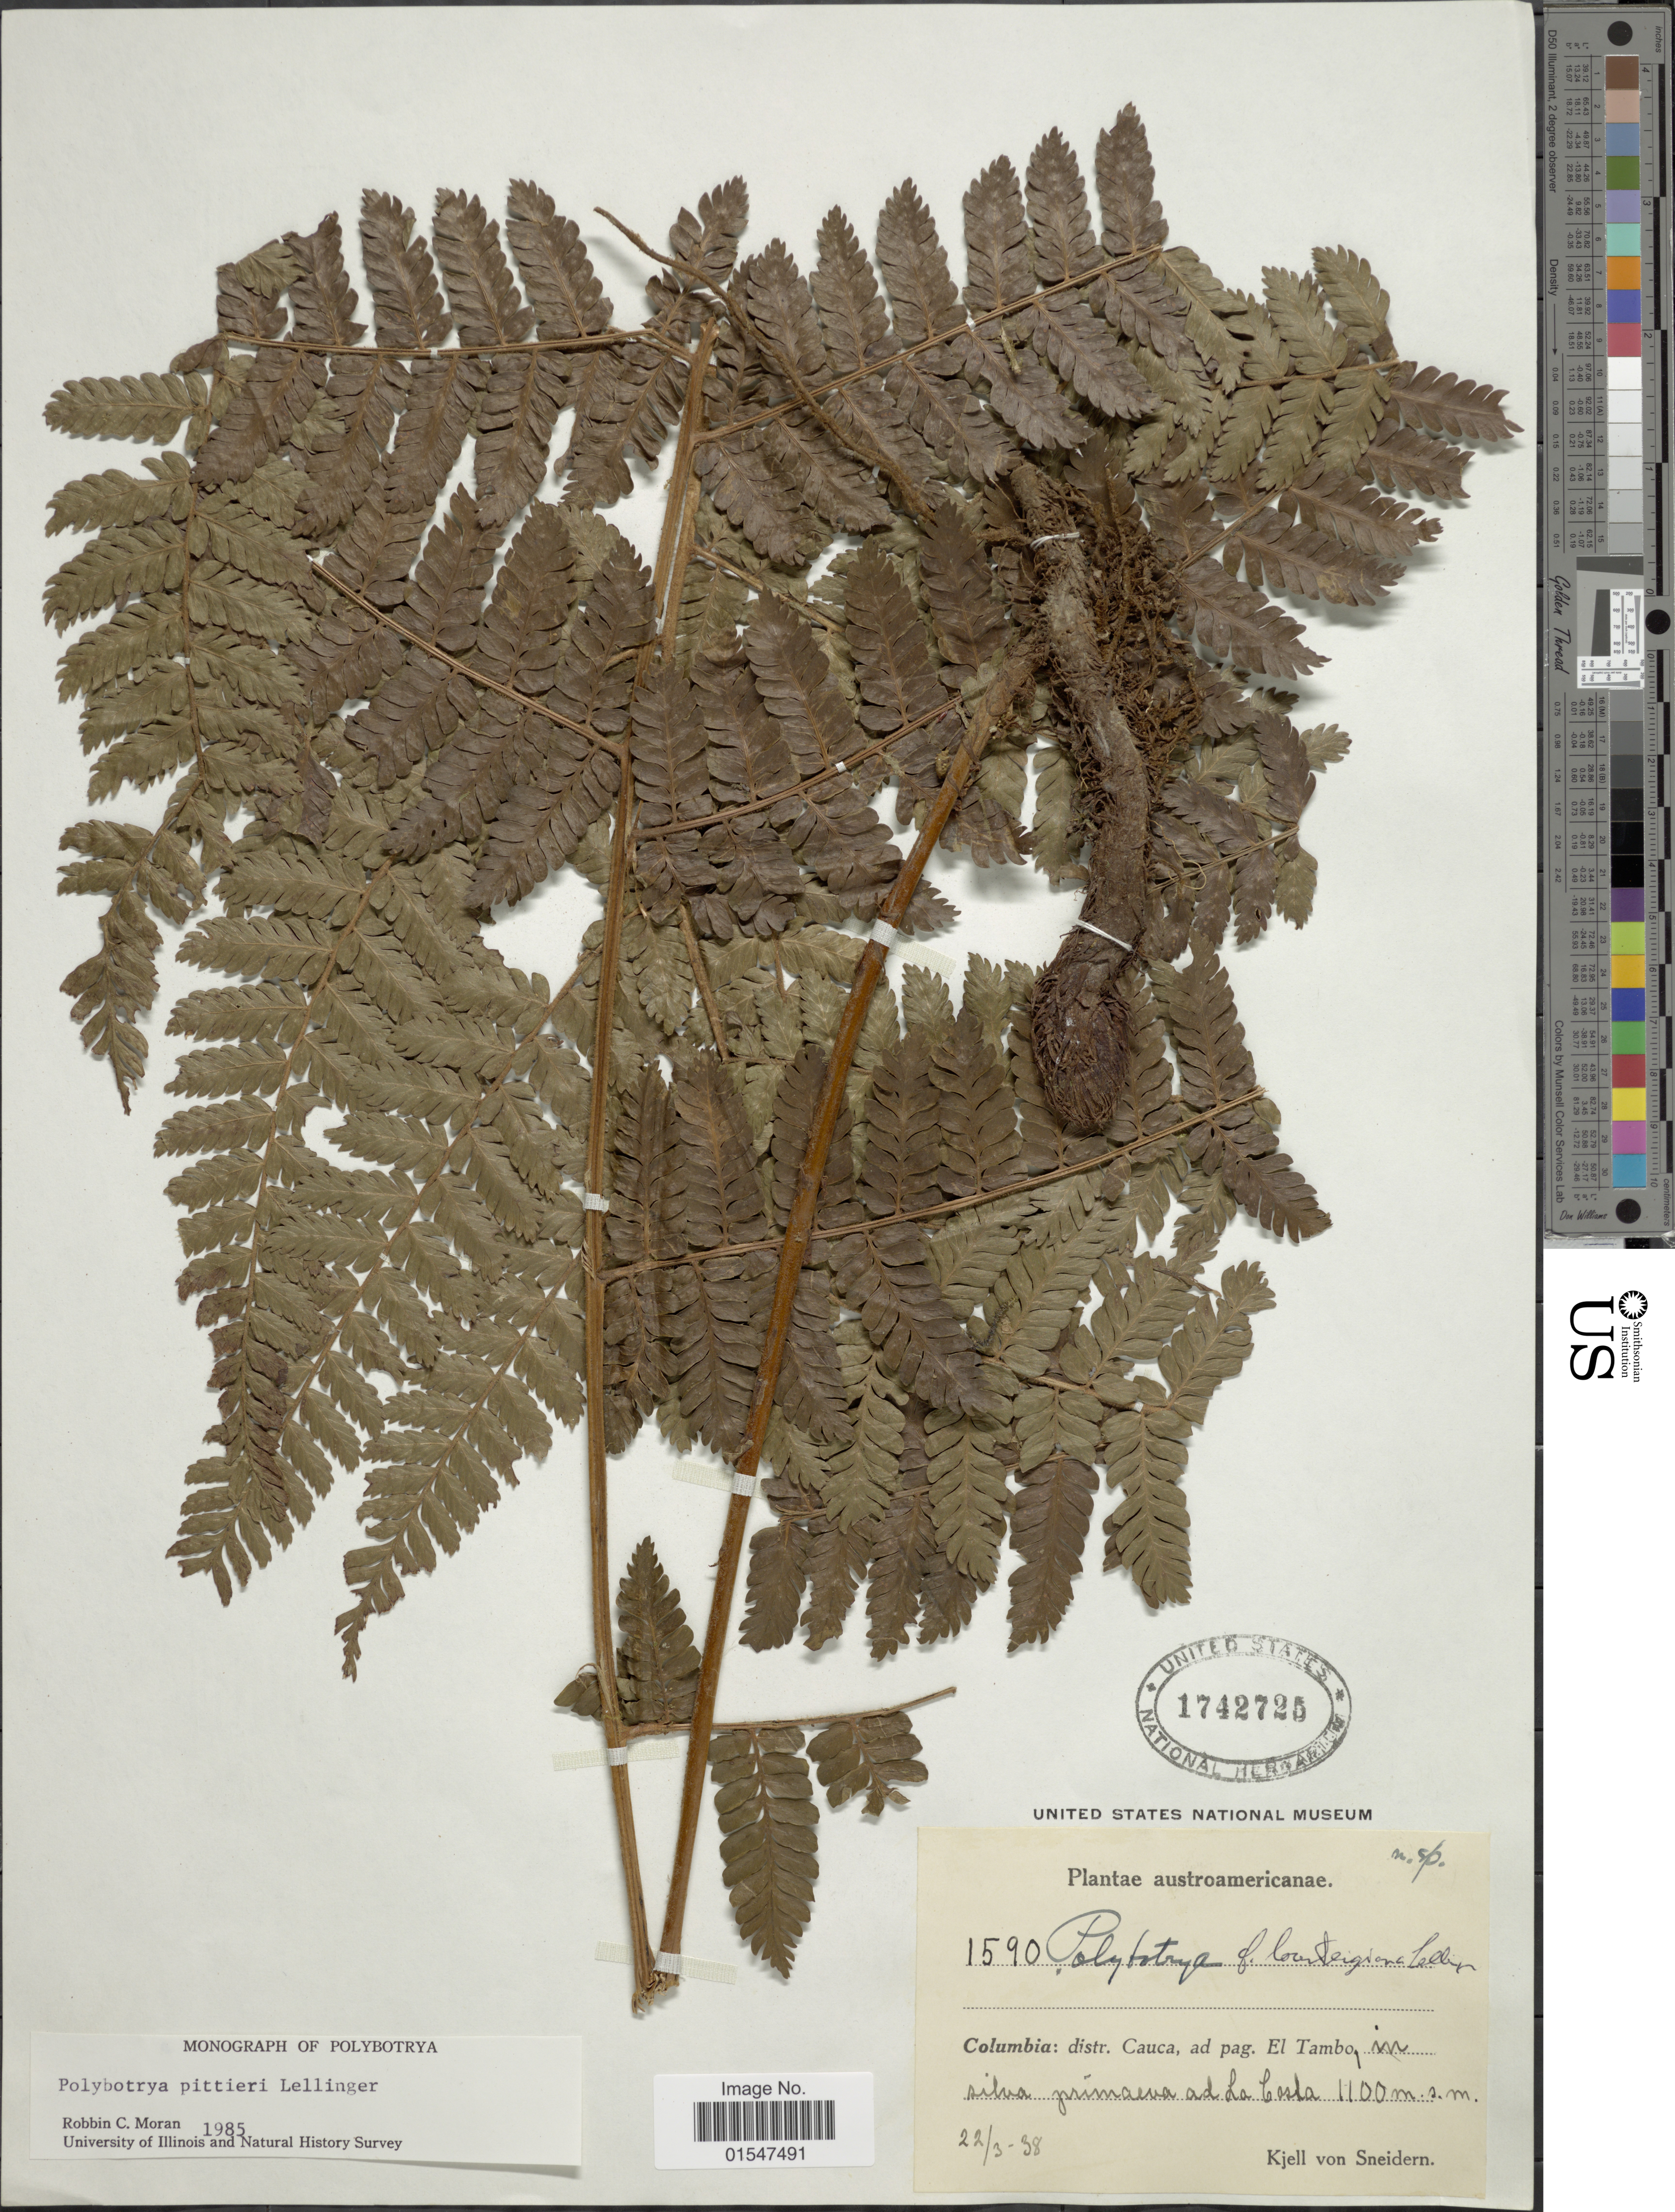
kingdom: Plantae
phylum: Tracheophyta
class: Polypodiopsida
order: Polypodiales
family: Dryopteridaceae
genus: Polybotrya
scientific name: Polybotrya pittieri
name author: Lellinger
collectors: K. von Sneidern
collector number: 1590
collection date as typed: Transcribed d/m/y: 22/3/38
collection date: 1937-04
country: Colombia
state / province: Cauca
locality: Ad pag. El Tambo in silva primaeva ad La Costa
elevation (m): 1100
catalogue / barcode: US 1742725